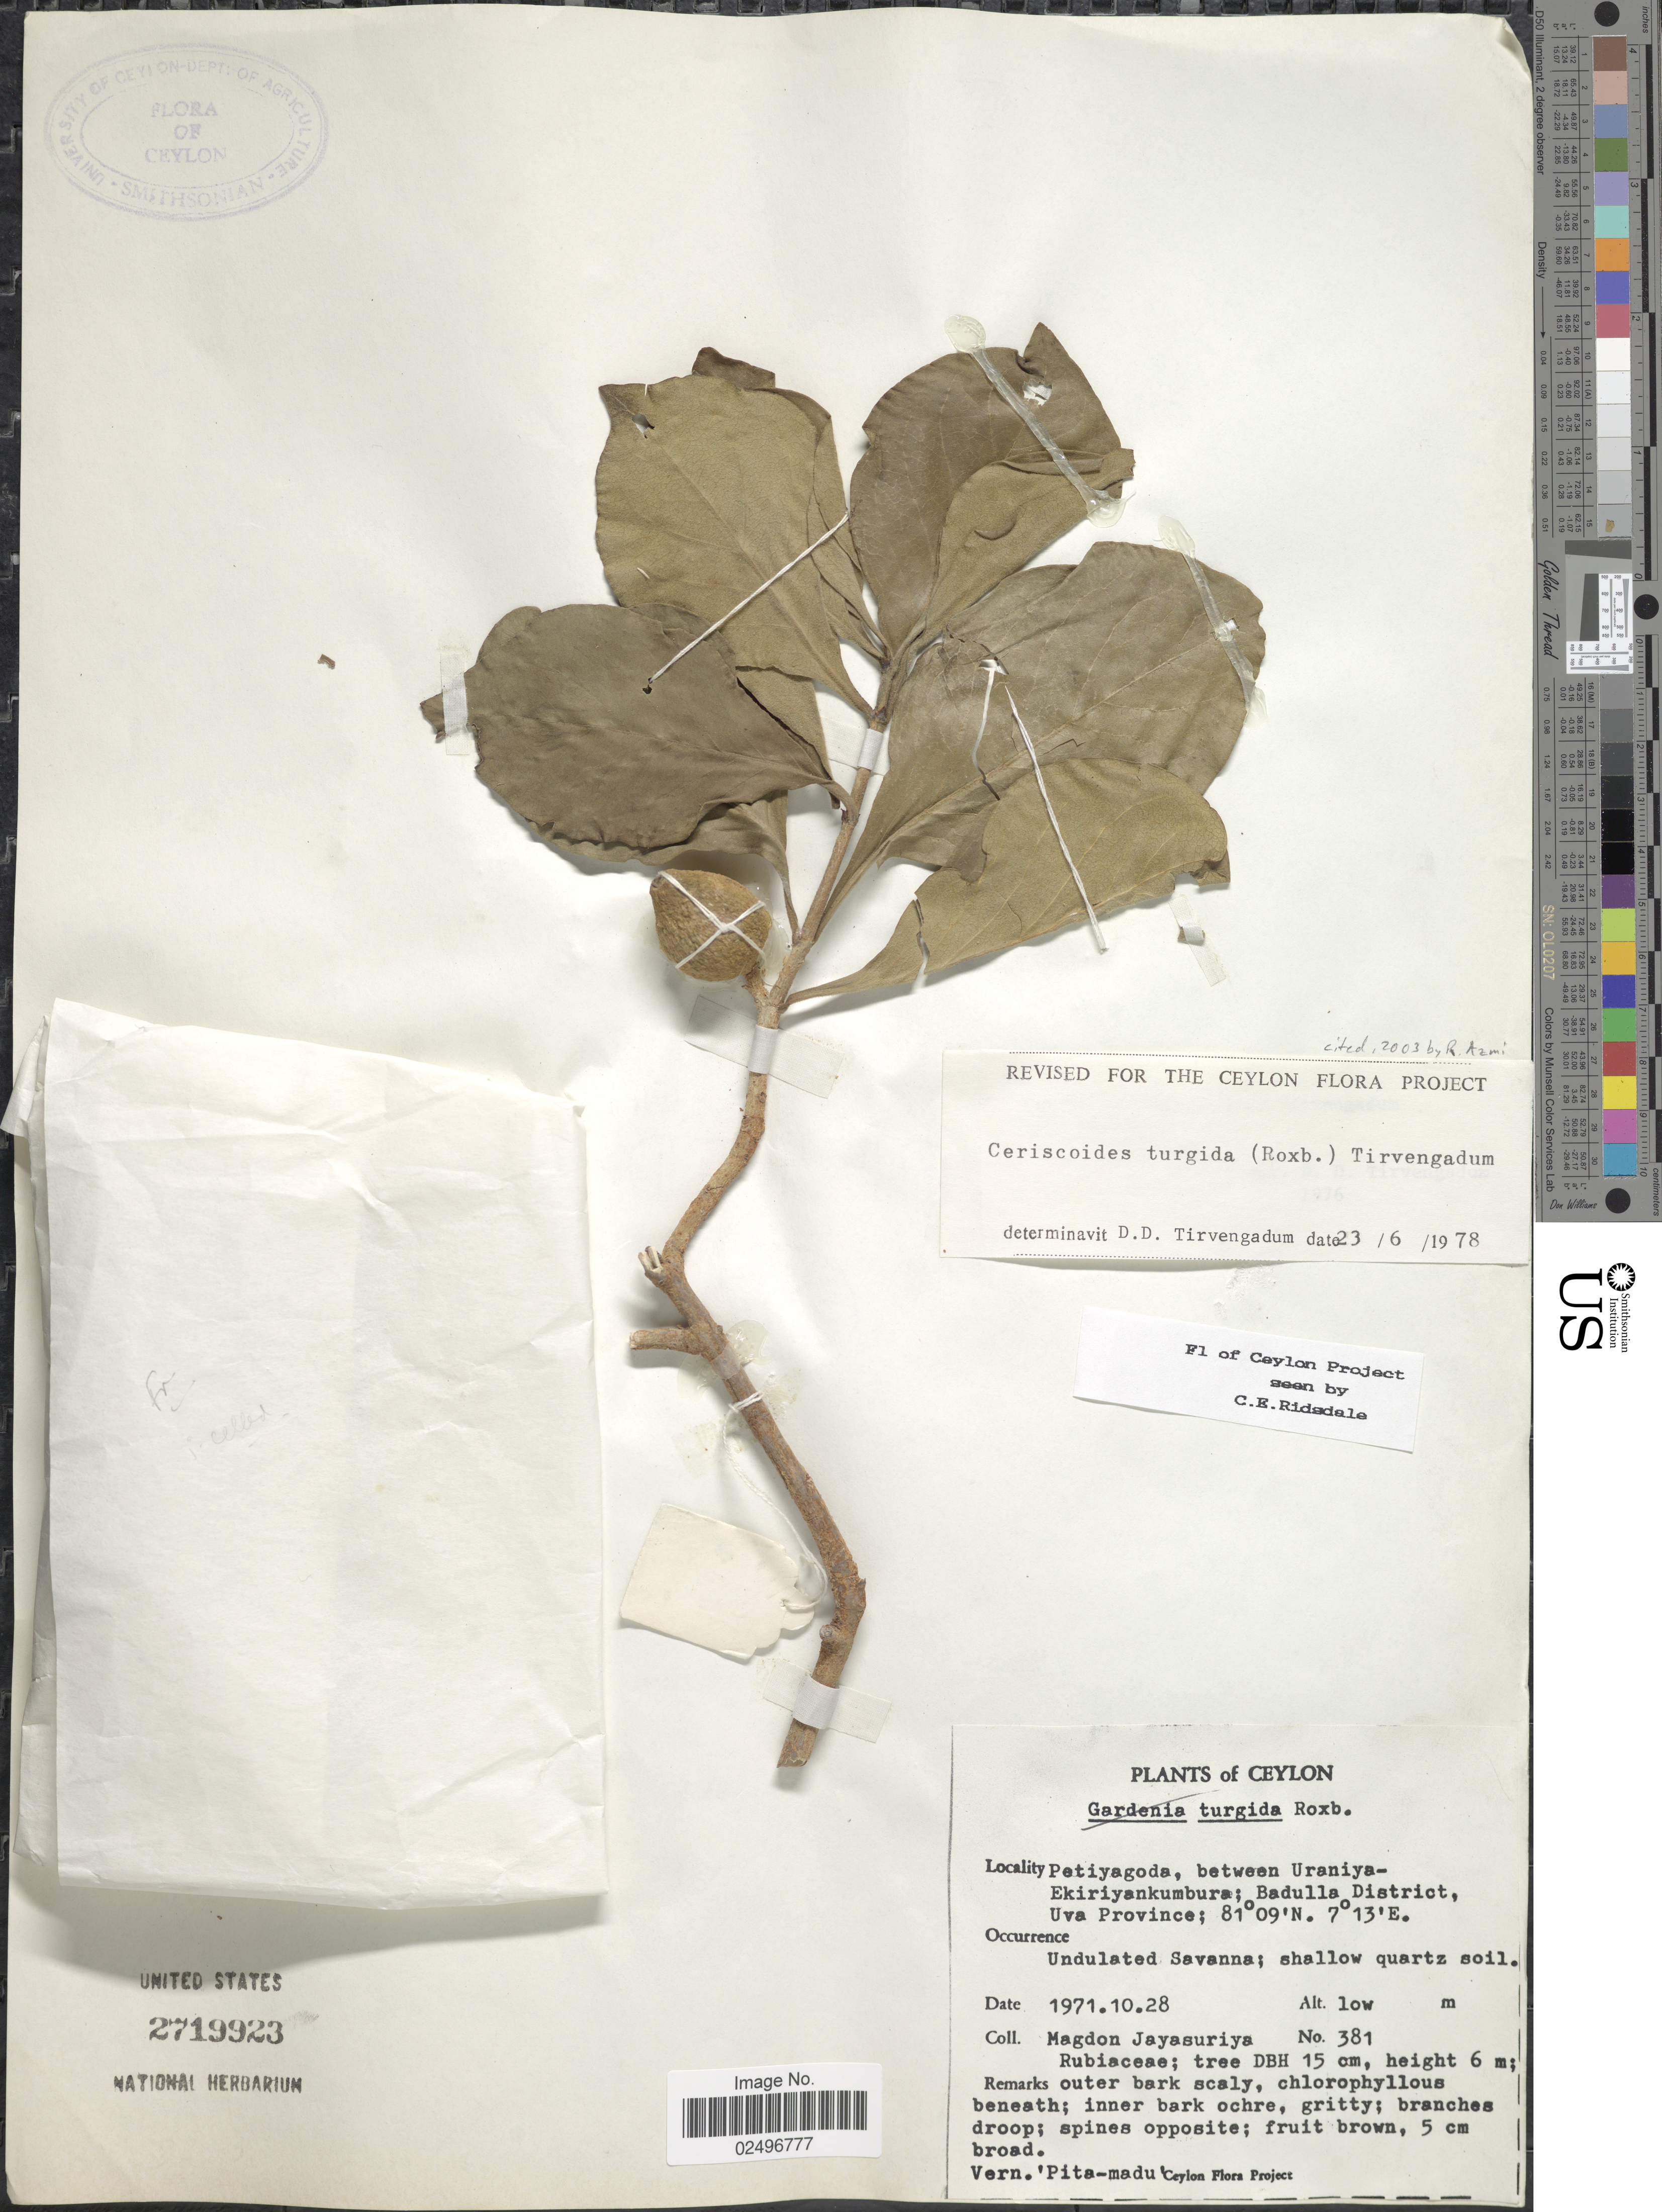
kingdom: Plantae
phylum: Tracheophyta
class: Magnoliopsida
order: Gentianales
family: Rubiaceae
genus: Ceriscoides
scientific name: Ceriscoides turgida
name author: (Roxb.) Tirveng.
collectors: A. H. Jayasuriya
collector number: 381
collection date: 1971-10-28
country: Sri Lanka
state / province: Uva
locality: Petiyagoda, between Uraniya-Erikiriyankumbura; Badulla District, Undulated Savanna; shallow quartz soil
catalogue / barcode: US 2719923